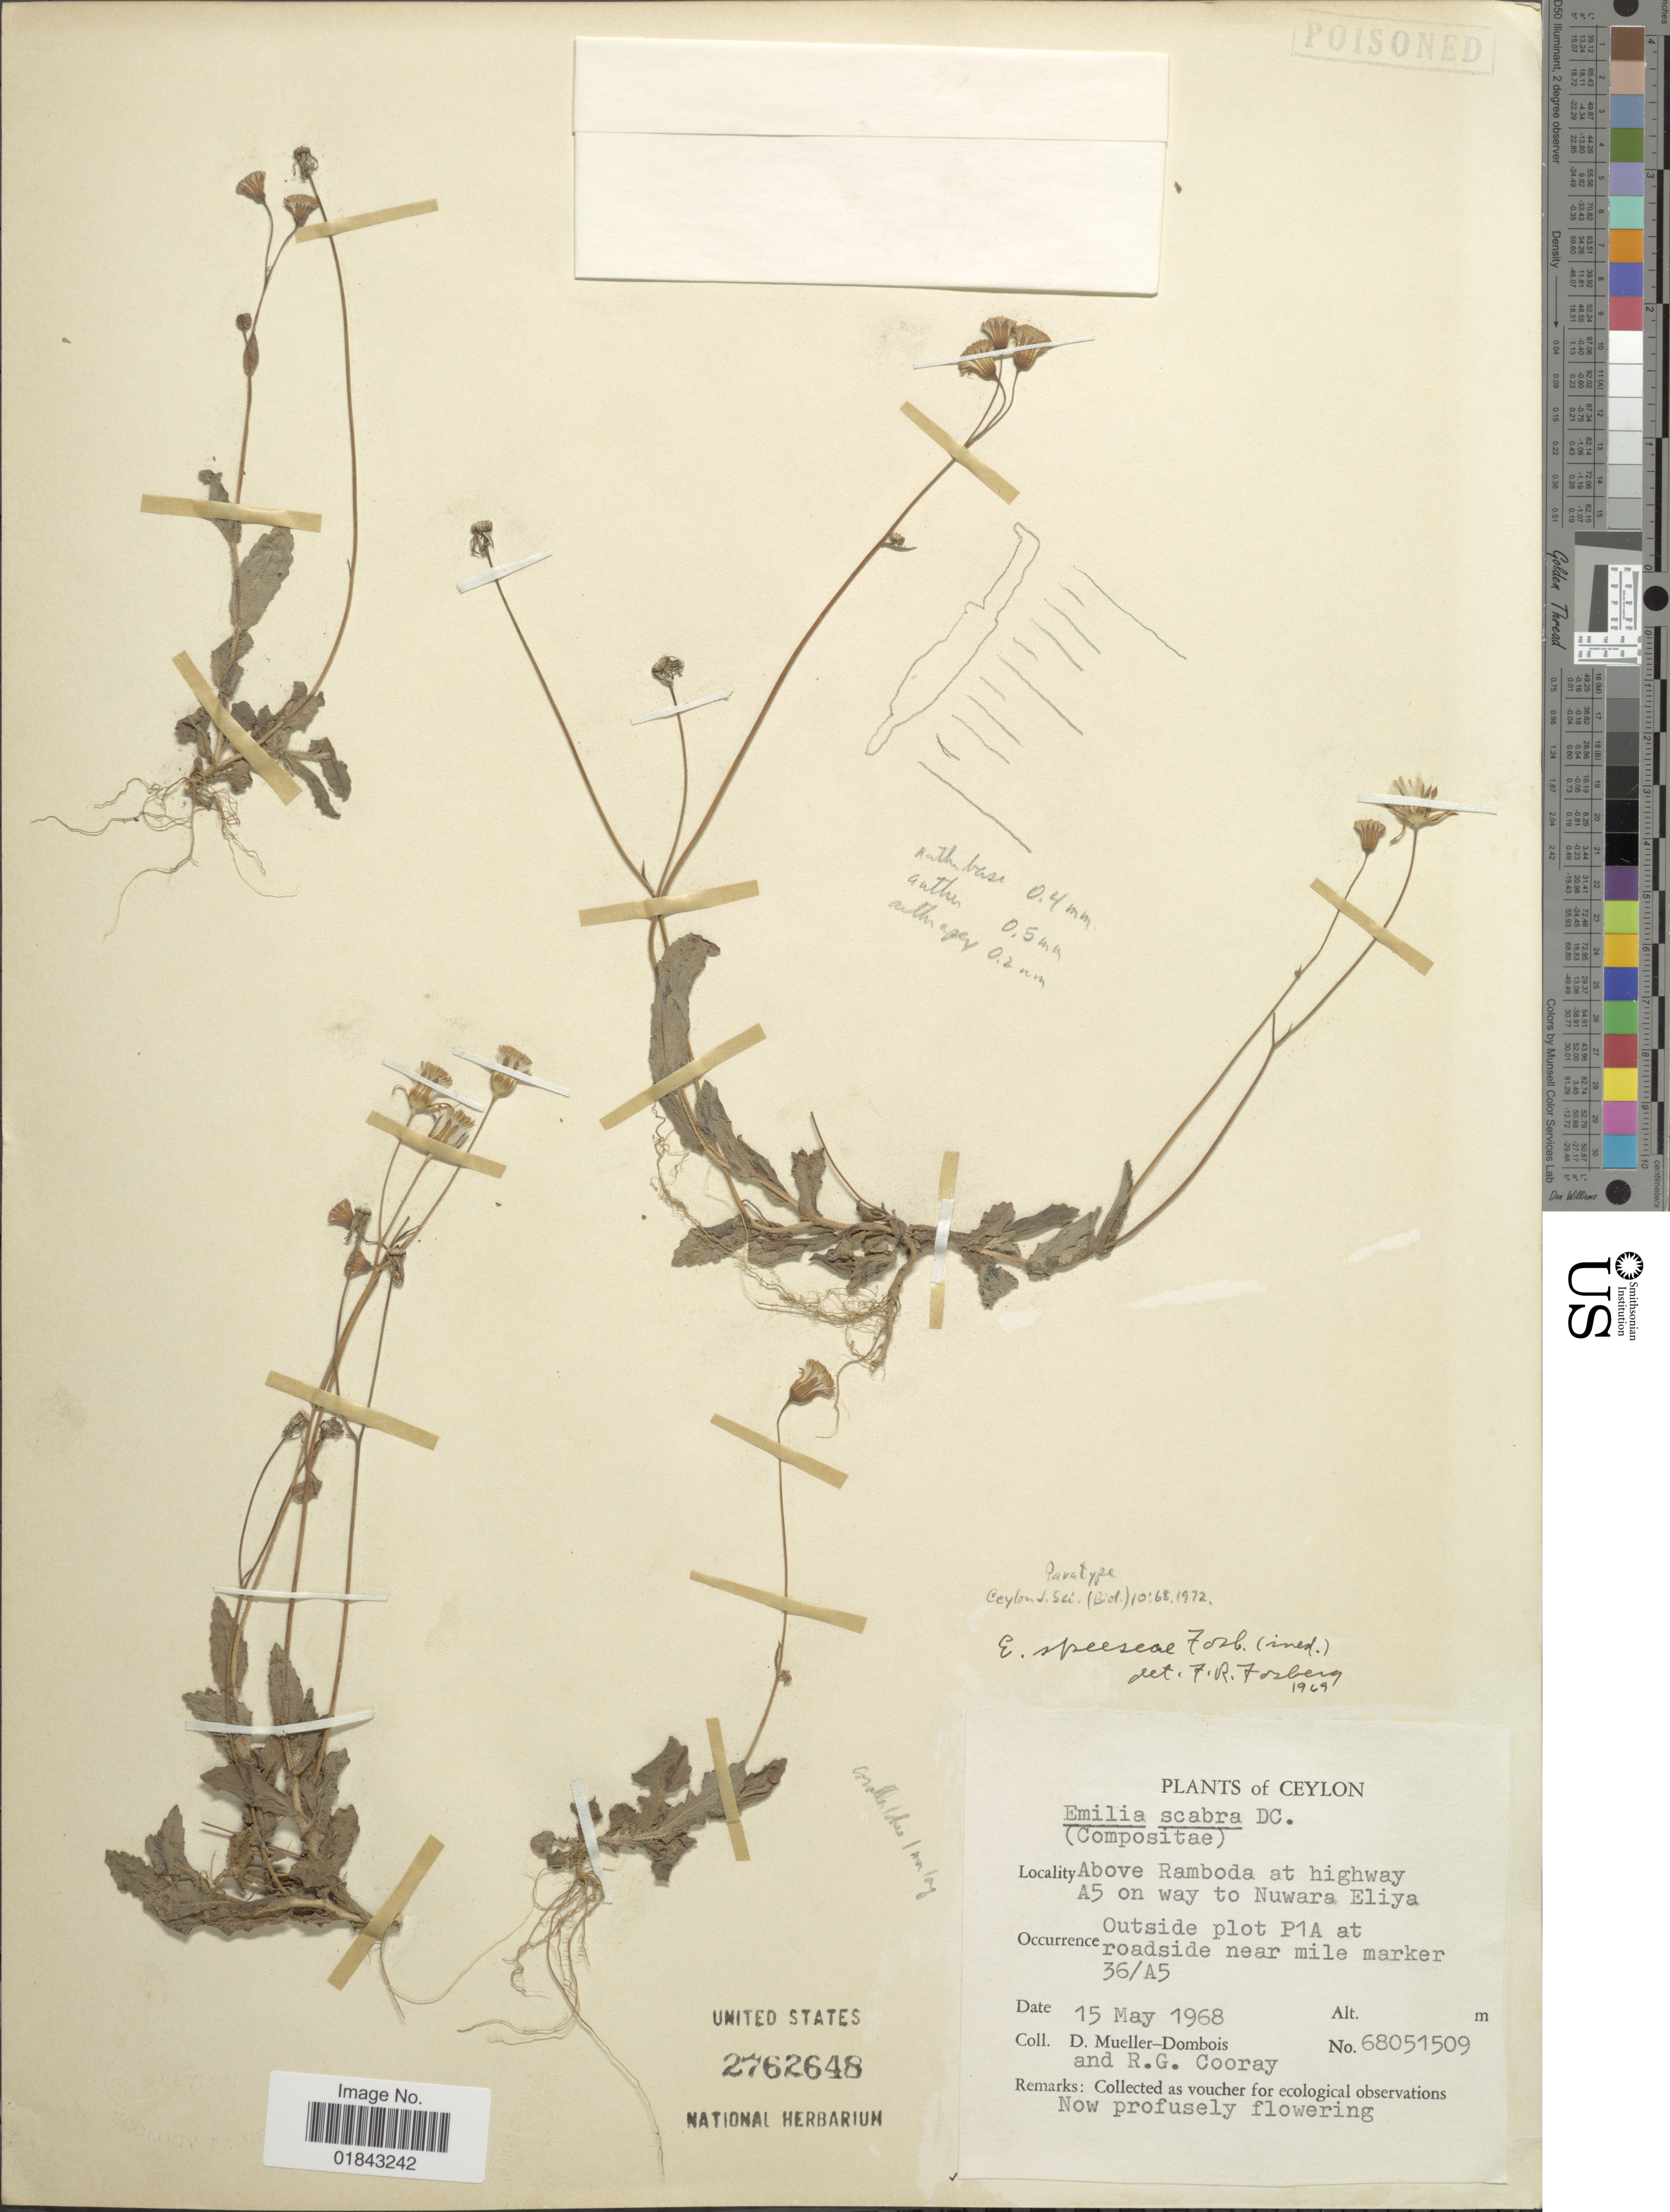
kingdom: Plantae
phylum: Tracheophyta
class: Magnoliopsida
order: Asterales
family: Asteraceae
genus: Emilia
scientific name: Emilia speeseae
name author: Fosberg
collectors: D. Mueller-Dombois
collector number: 68051509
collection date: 1968-05-15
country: Sri Lanka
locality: Ceylon, above Ramboda at highway A5 on way to Nuwara Eliya, outside plot P1A at roadside near mile marker 36/A5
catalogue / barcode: US 2762648